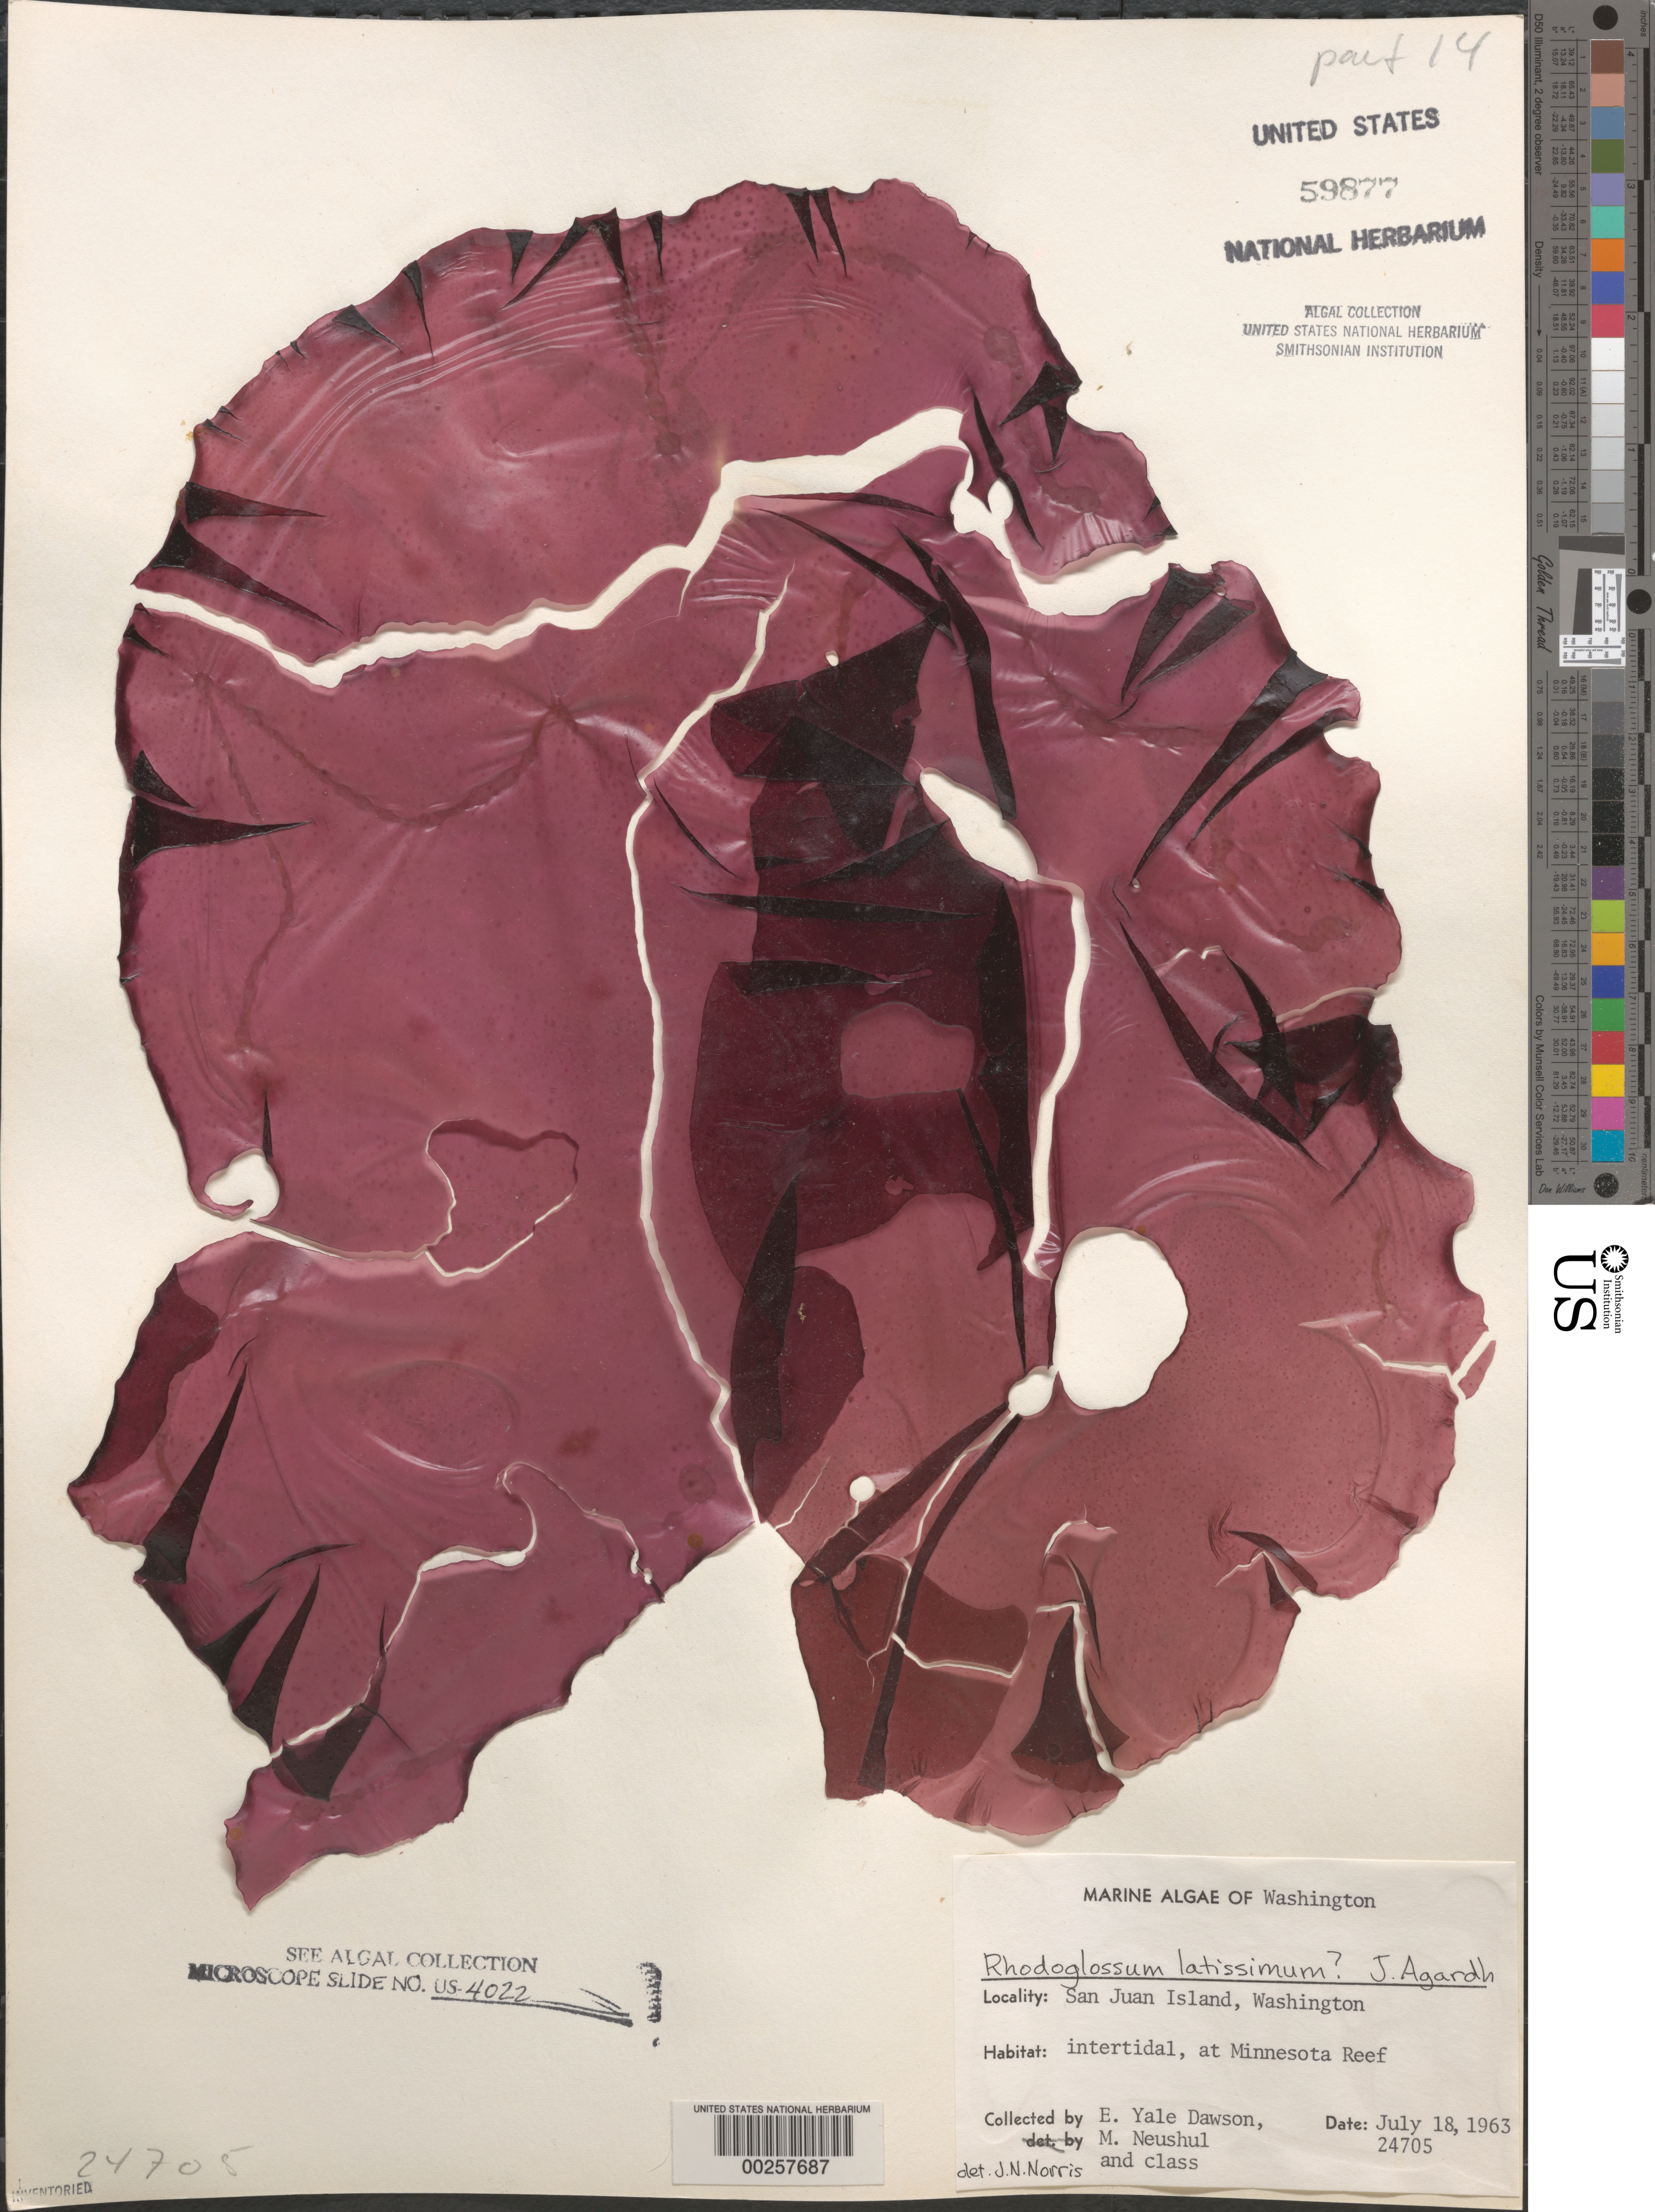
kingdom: Plantae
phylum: Rhodophyta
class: Florideophyceae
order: Gigartinales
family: Gigartinaceae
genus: Iridaea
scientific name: Iridaea latissima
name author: (Hooker f. & Harv.) Grunow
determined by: Algae name updating Project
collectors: E. Y. Dawson, M. Neushul & Algae Class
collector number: EYD 24705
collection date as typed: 18 Jul 1963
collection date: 1963-07-18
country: United States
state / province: Washington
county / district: San Juan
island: San Juan Island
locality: Minnesota Reef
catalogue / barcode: US 59877